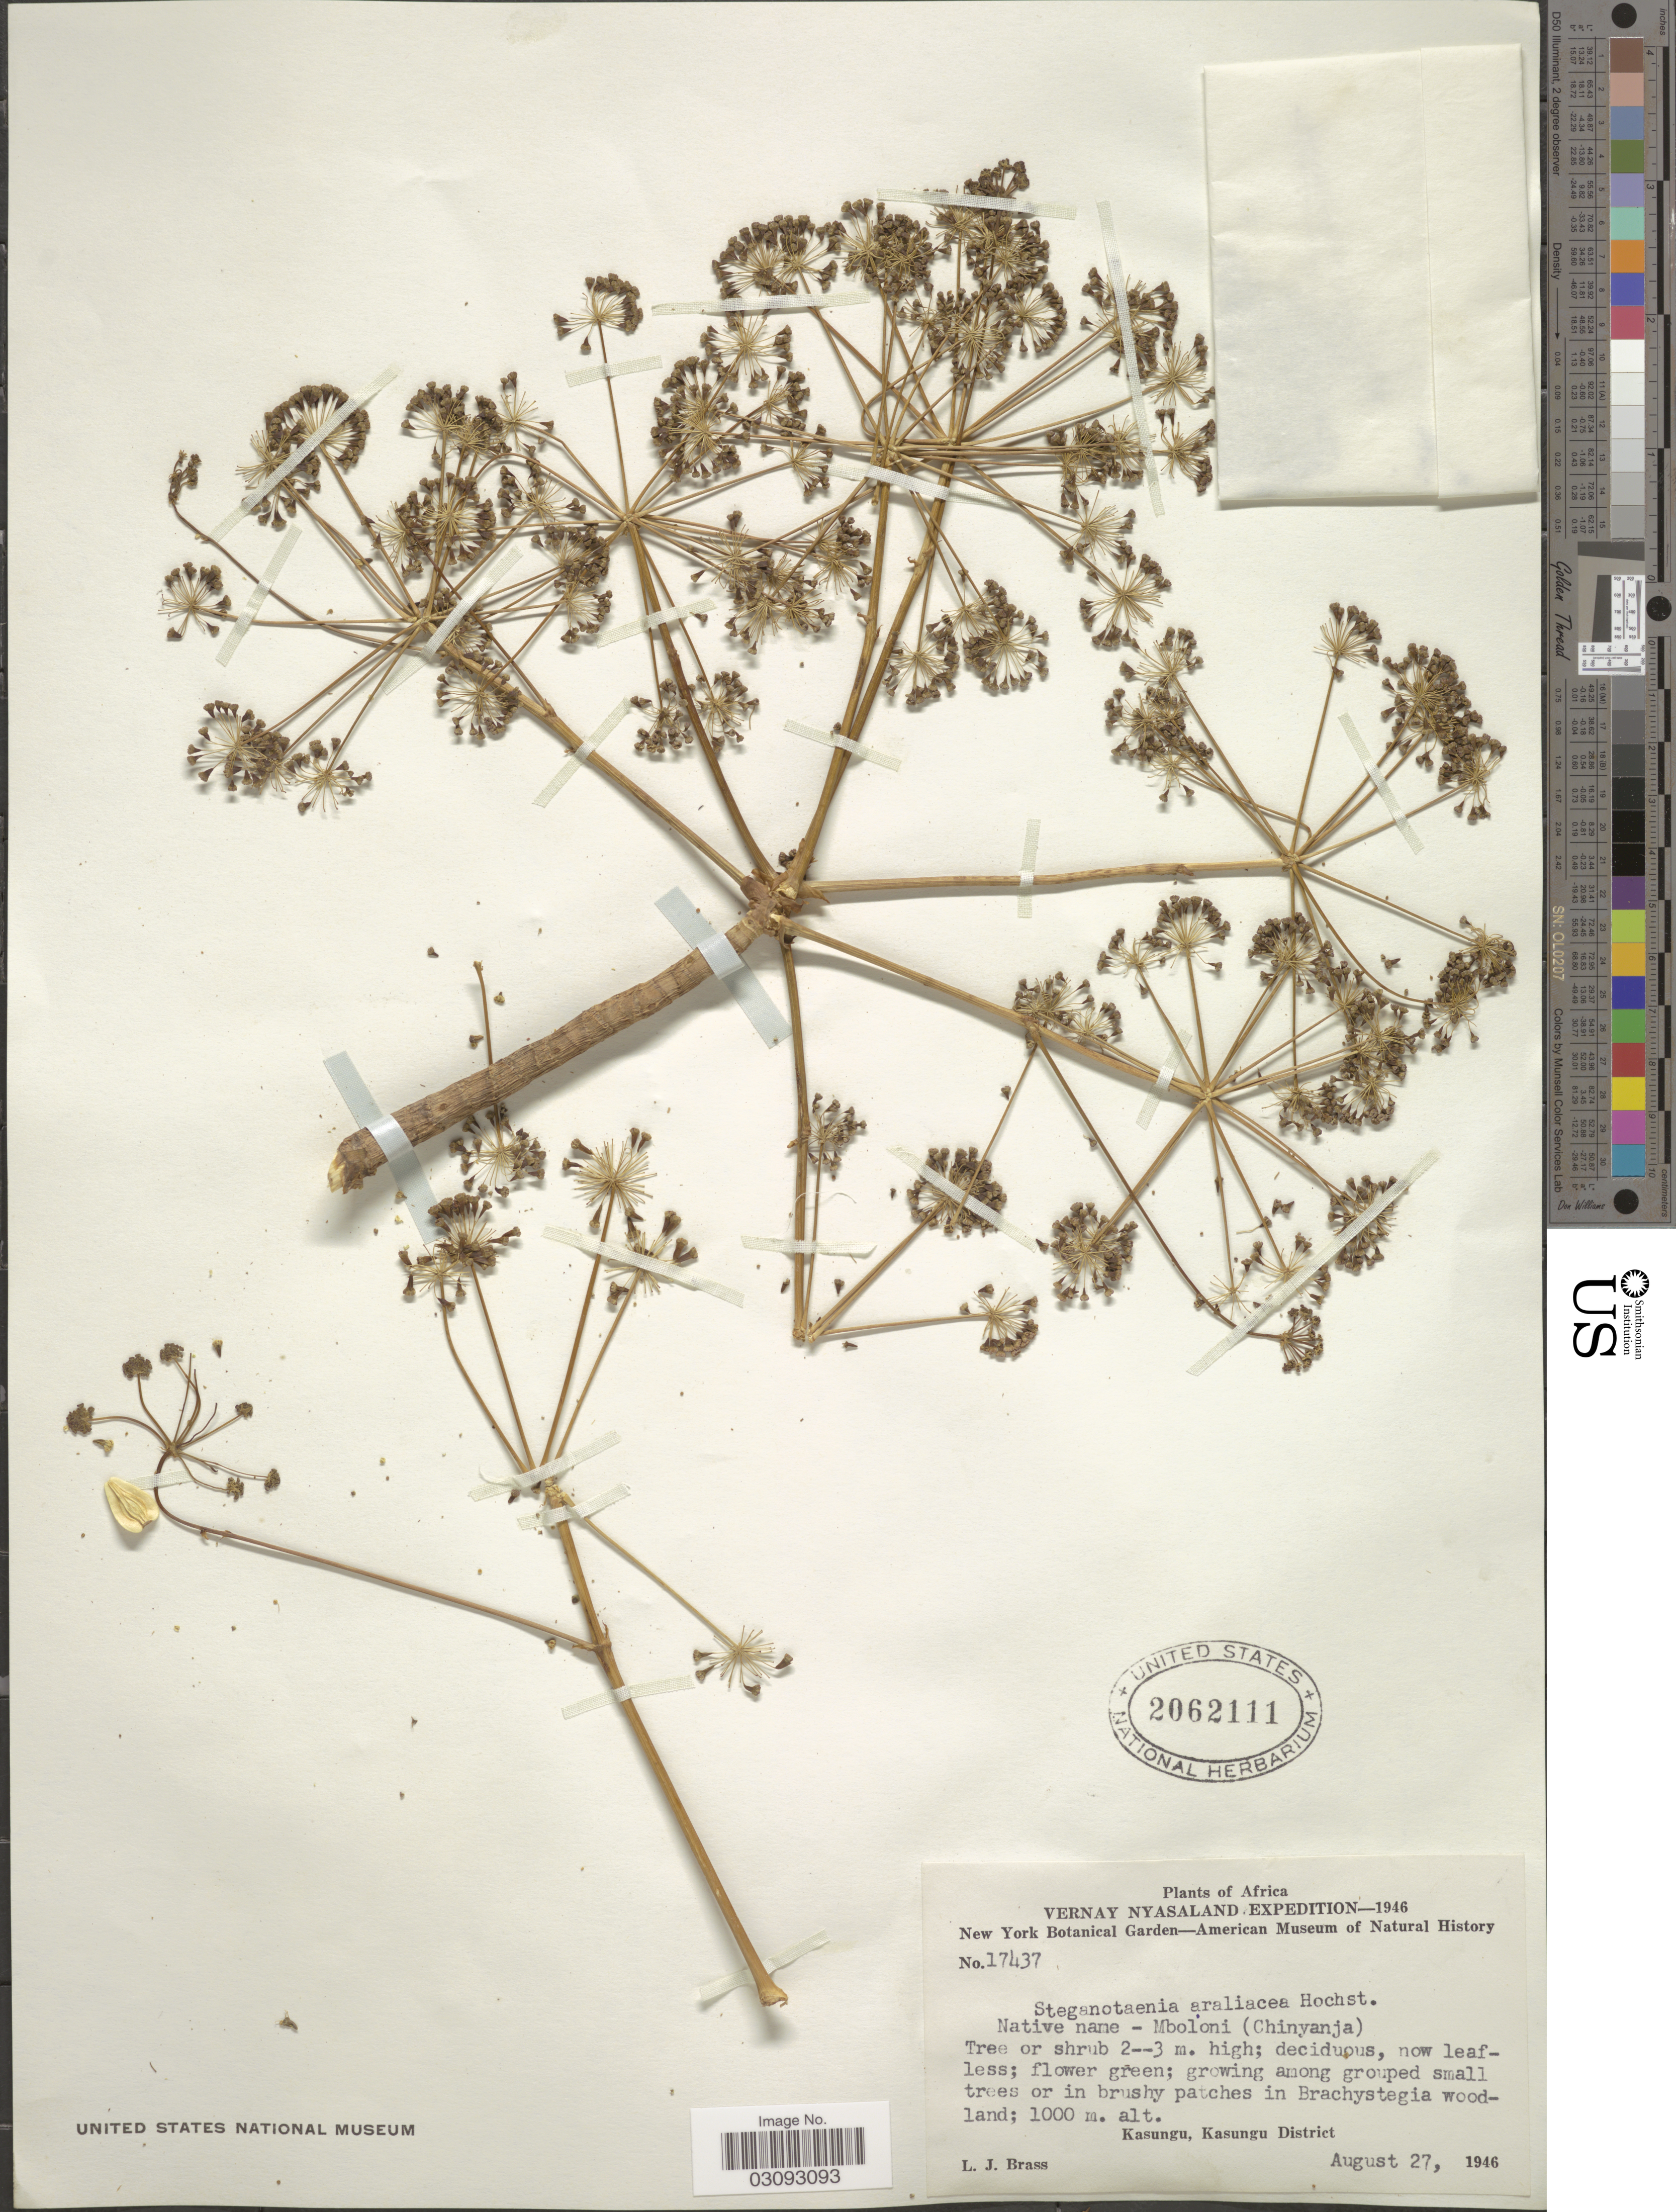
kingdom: Plantae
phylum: Tracheophyta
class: Magnoliopsida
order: Apiales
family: Apiaceae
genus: Peucedanum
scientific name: Peucedanum araliaceum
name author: (Hochst.) Benth. & Hook. f. ex Vatke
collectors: L. J. Brass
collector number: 17437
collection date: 1946-08-27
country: Malawi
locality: Africa. Vernay Nyasaland. Kasungu, Kasungu District.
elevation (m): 1000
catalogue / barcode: US 2062111